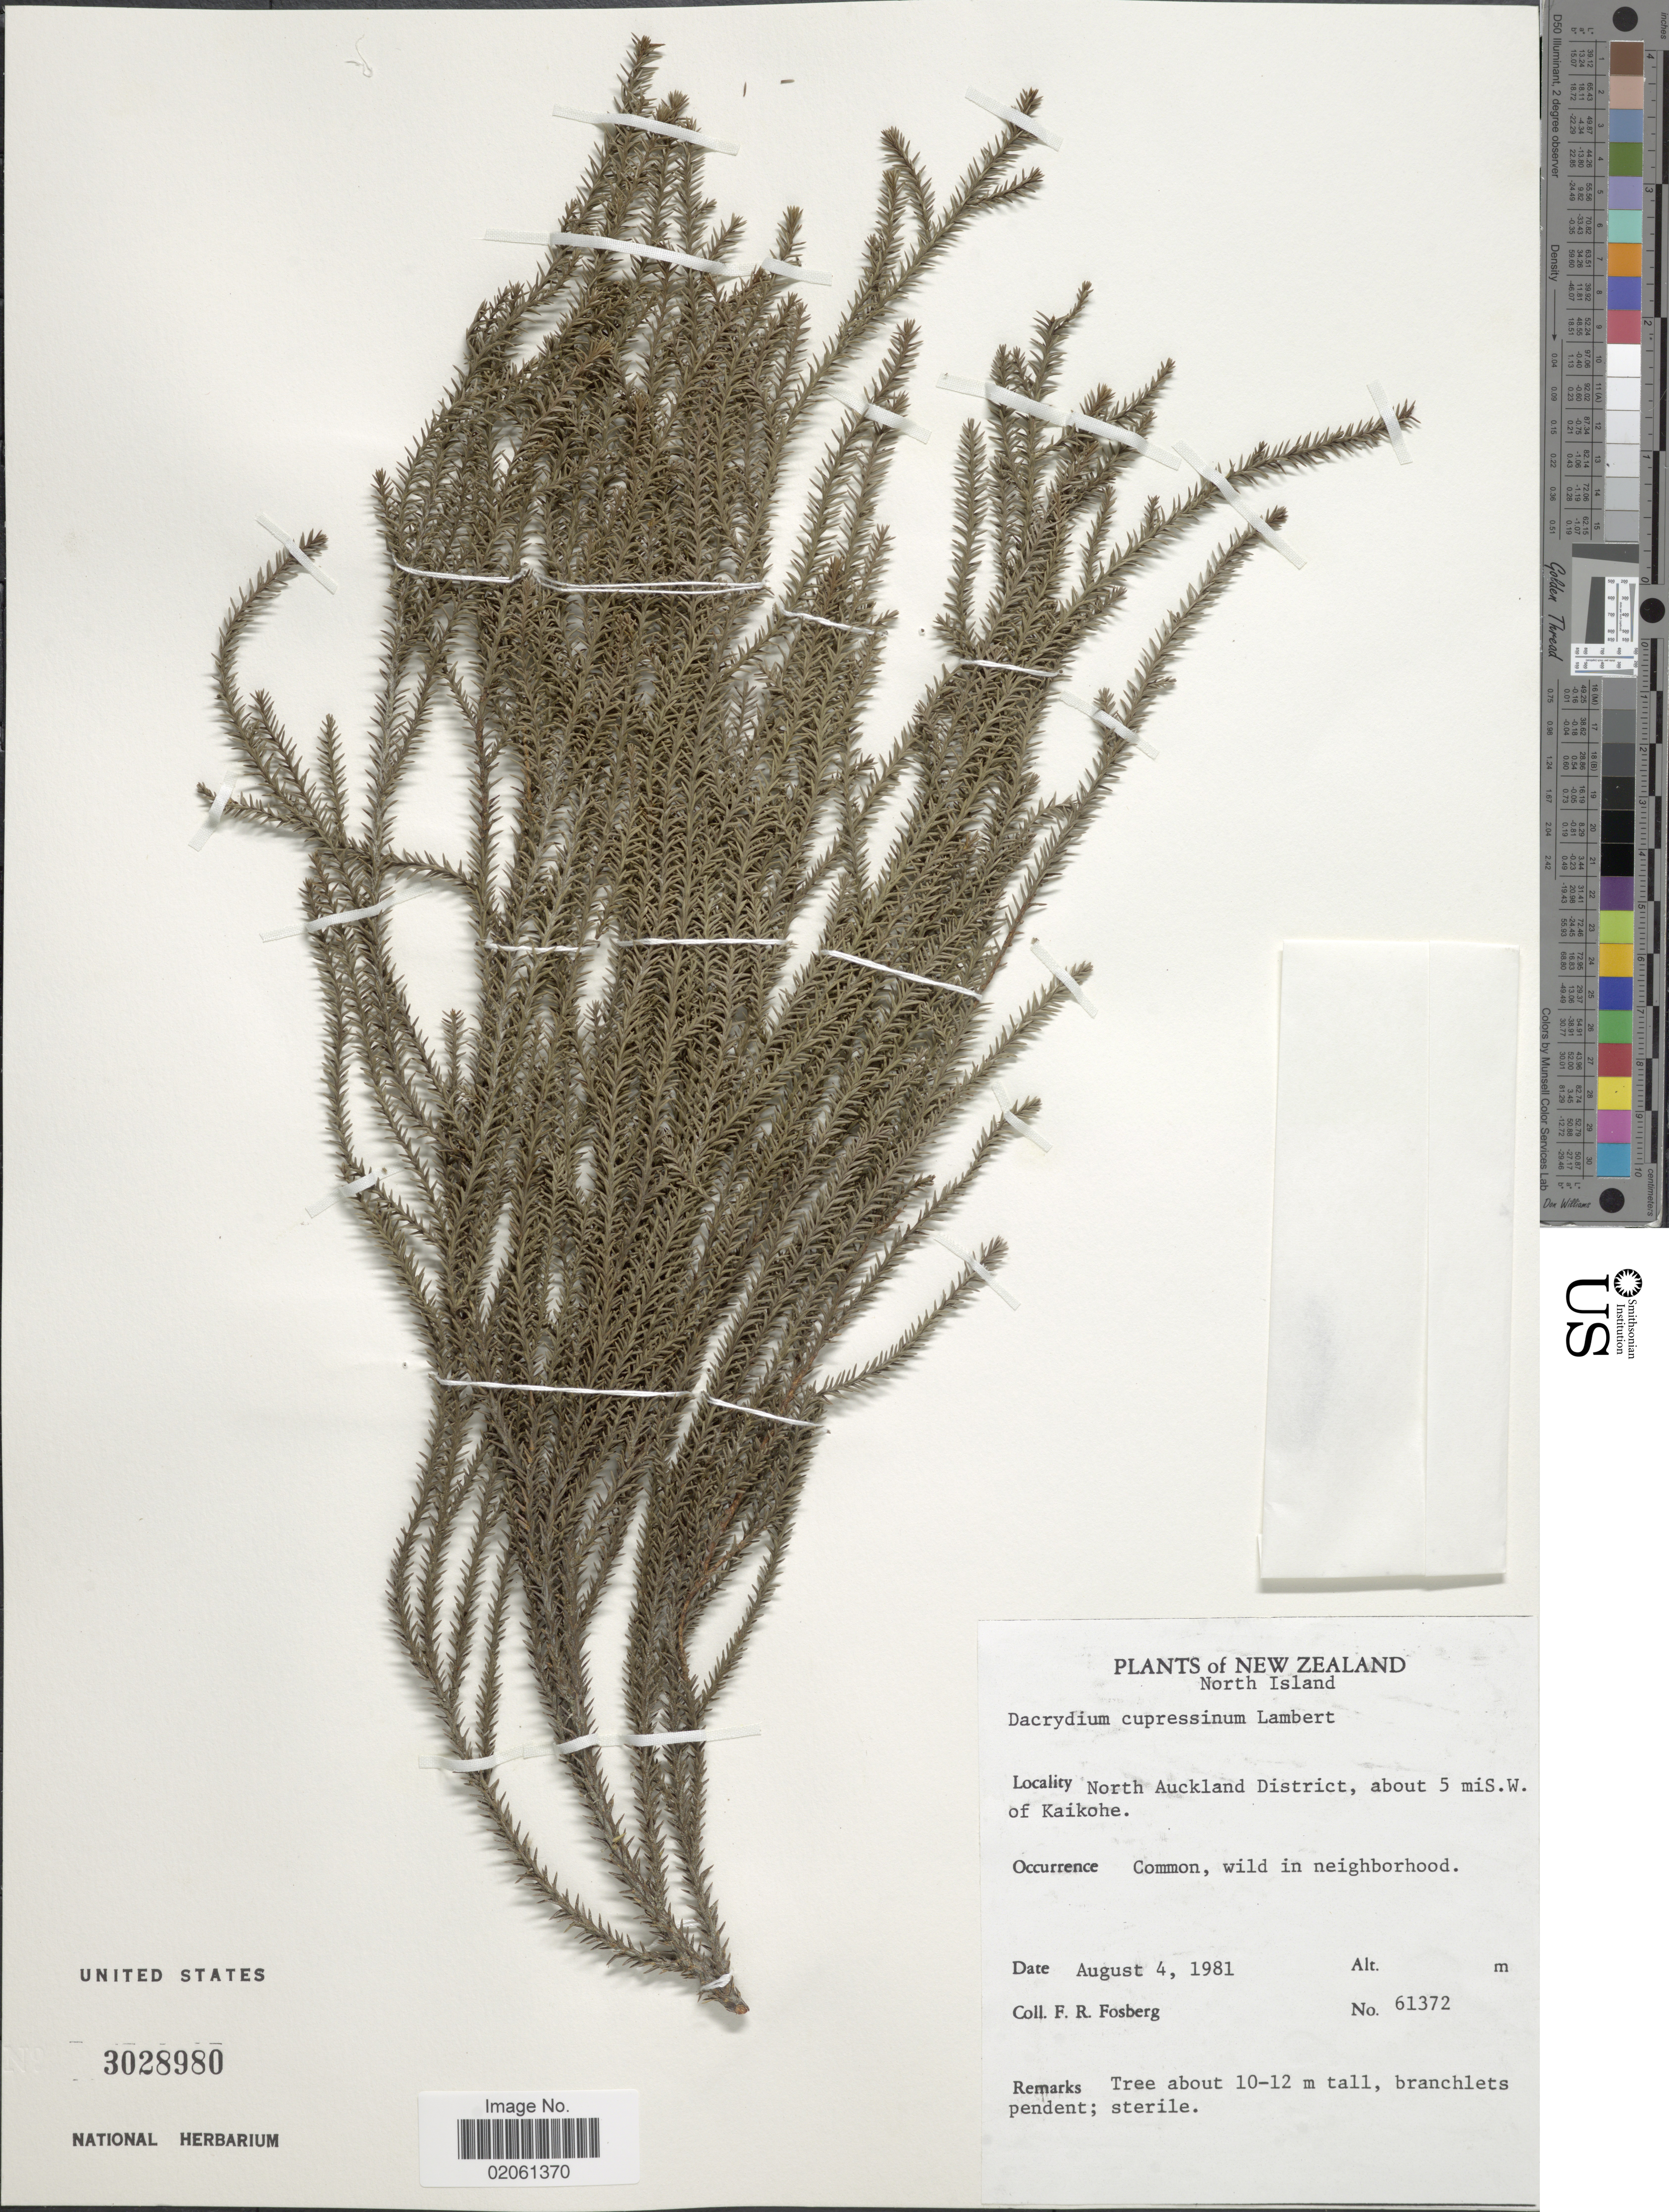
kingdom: Plantae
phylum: Tracheophyta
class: Pinopsida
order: Pinales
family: Podocarpaceae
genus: Dacrydium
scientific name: Dacrydium cupressinum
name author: Sol. ex G. Forst.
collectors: F. R. Fosberg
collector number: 61372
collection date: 1981-08-04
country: New Zealand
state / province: Auckland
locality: North Island. North Auckland District, about 5 miS.W. of Kaikohe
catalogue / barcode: US 3028980